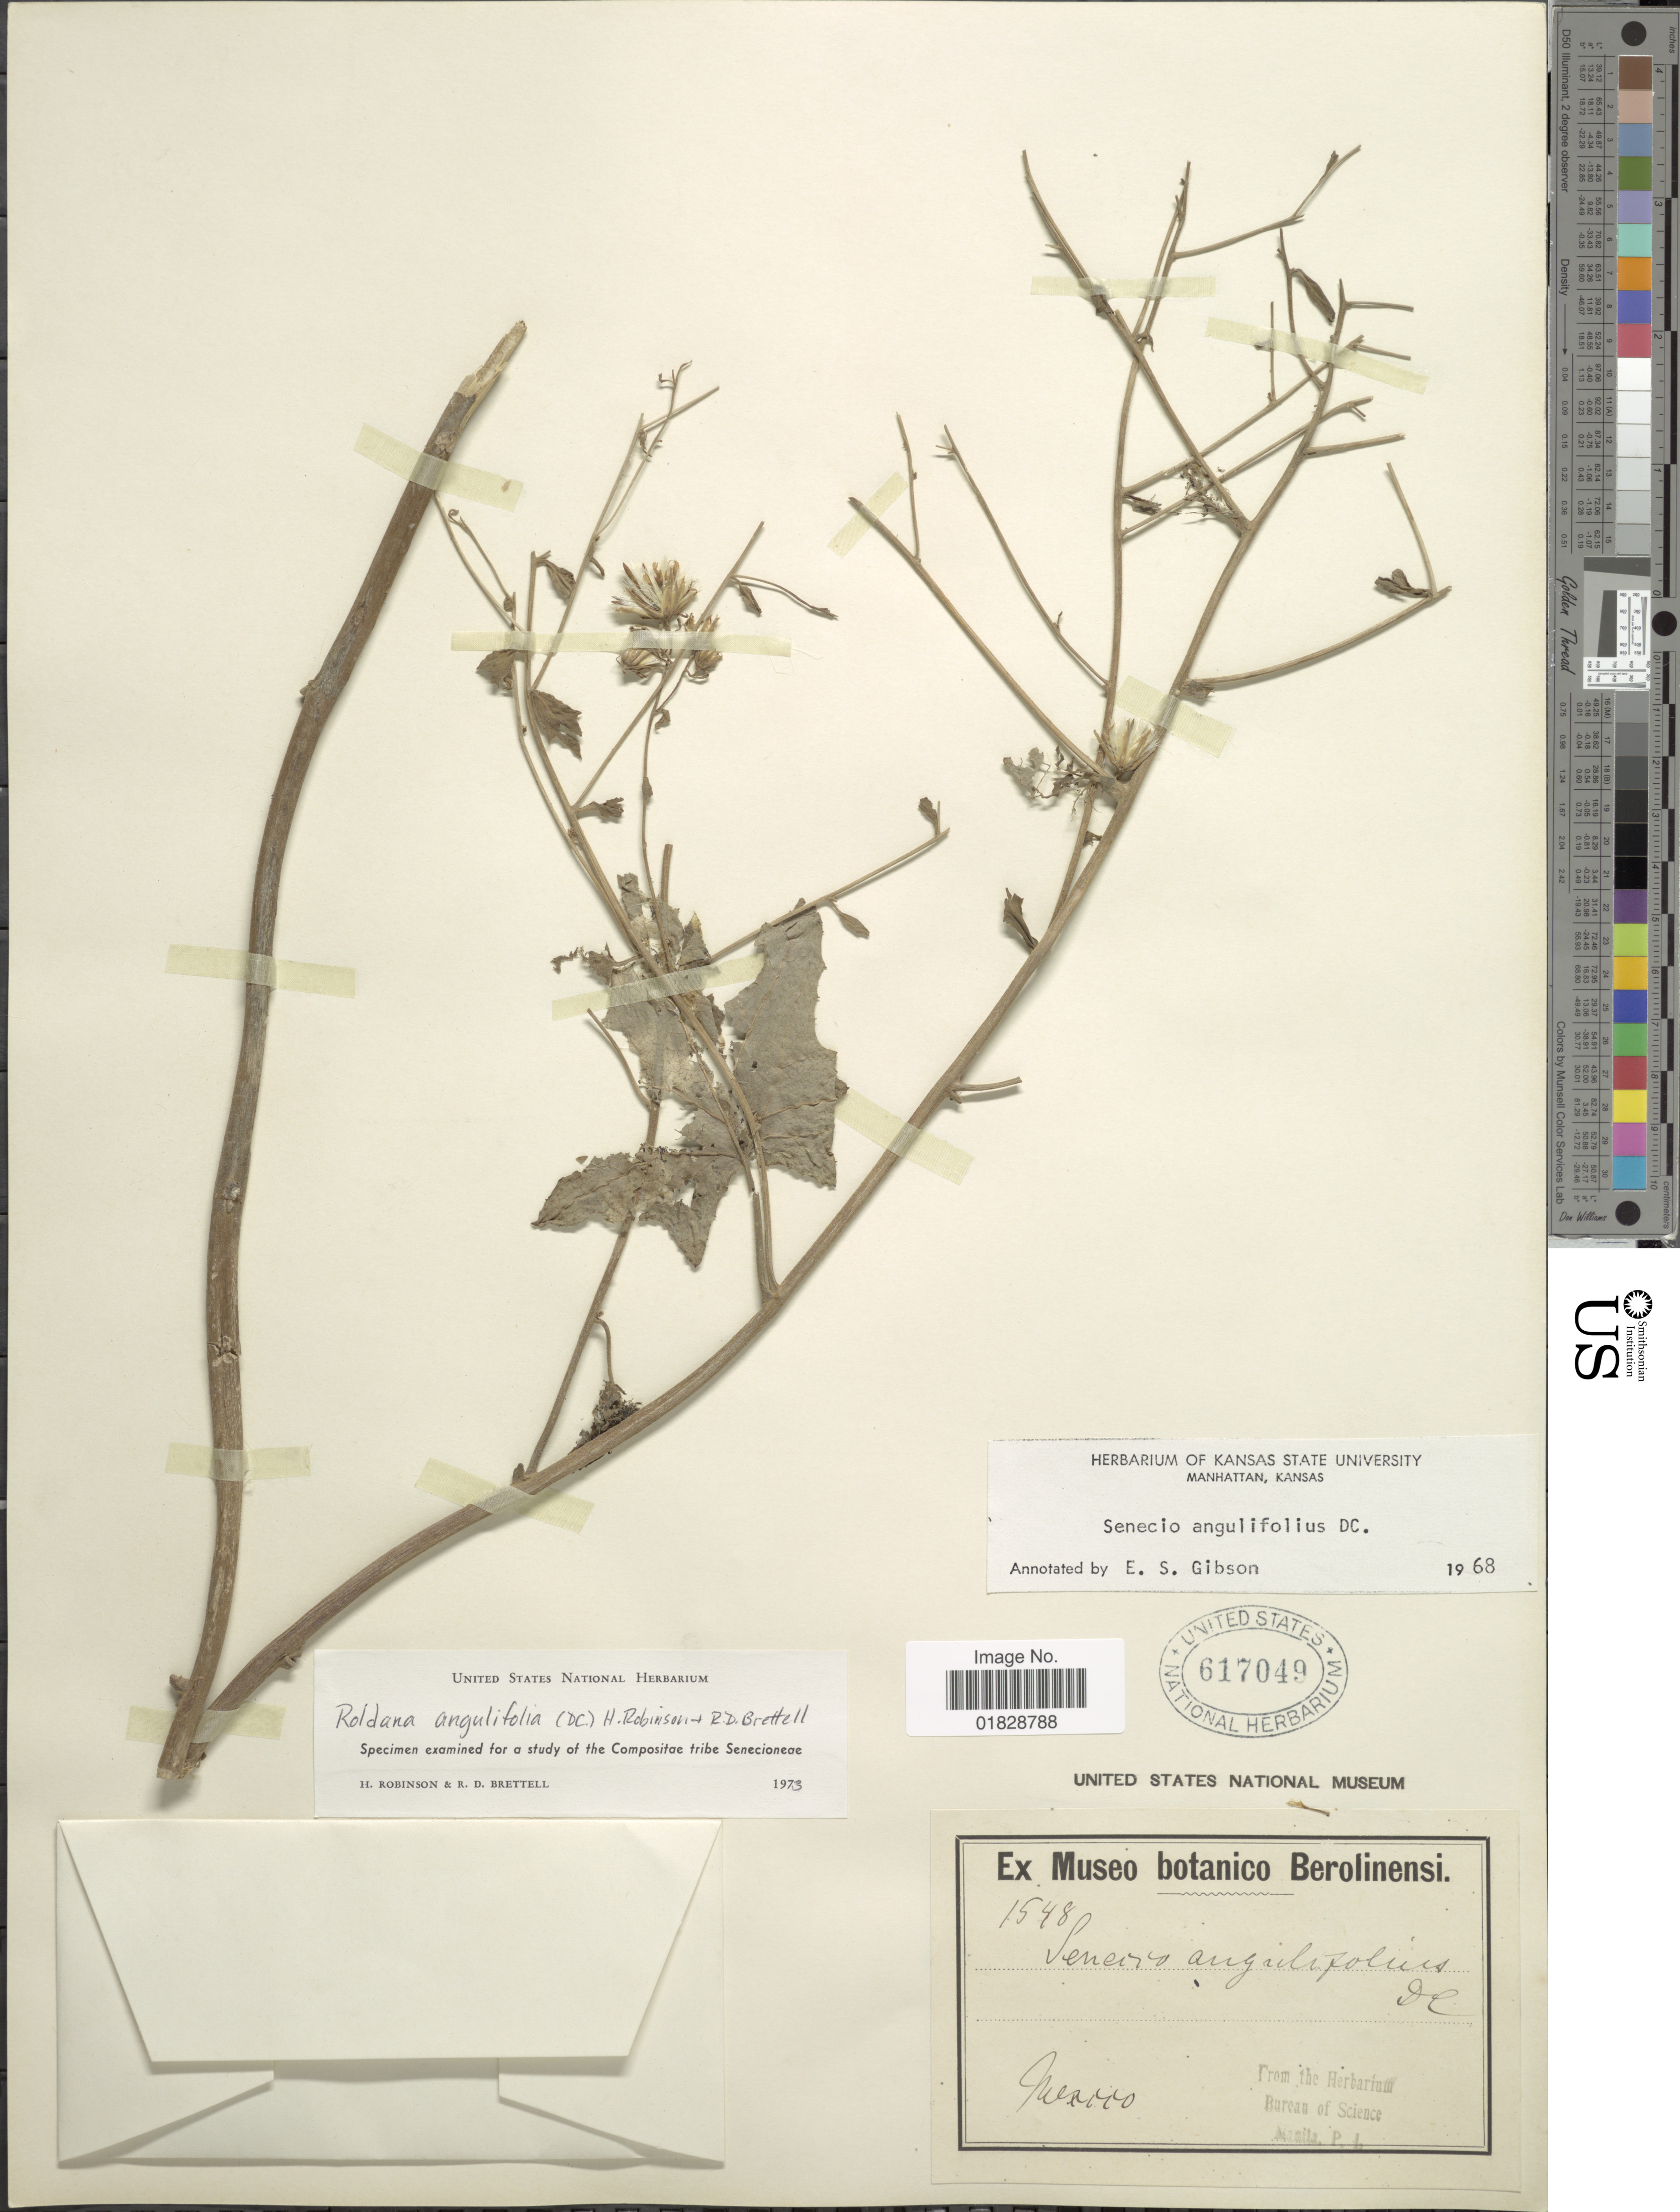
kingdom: Plantae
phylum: Tracheophyta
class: Magnoliopsida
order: Asterales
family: Asteraceae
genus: Roldana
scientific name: Roldana angulifolia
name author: (DC.) H. Rob. & Brettell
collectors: ex Mus. Bot. Berolinensi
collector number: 1548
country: Mexico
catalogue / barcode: US 617049